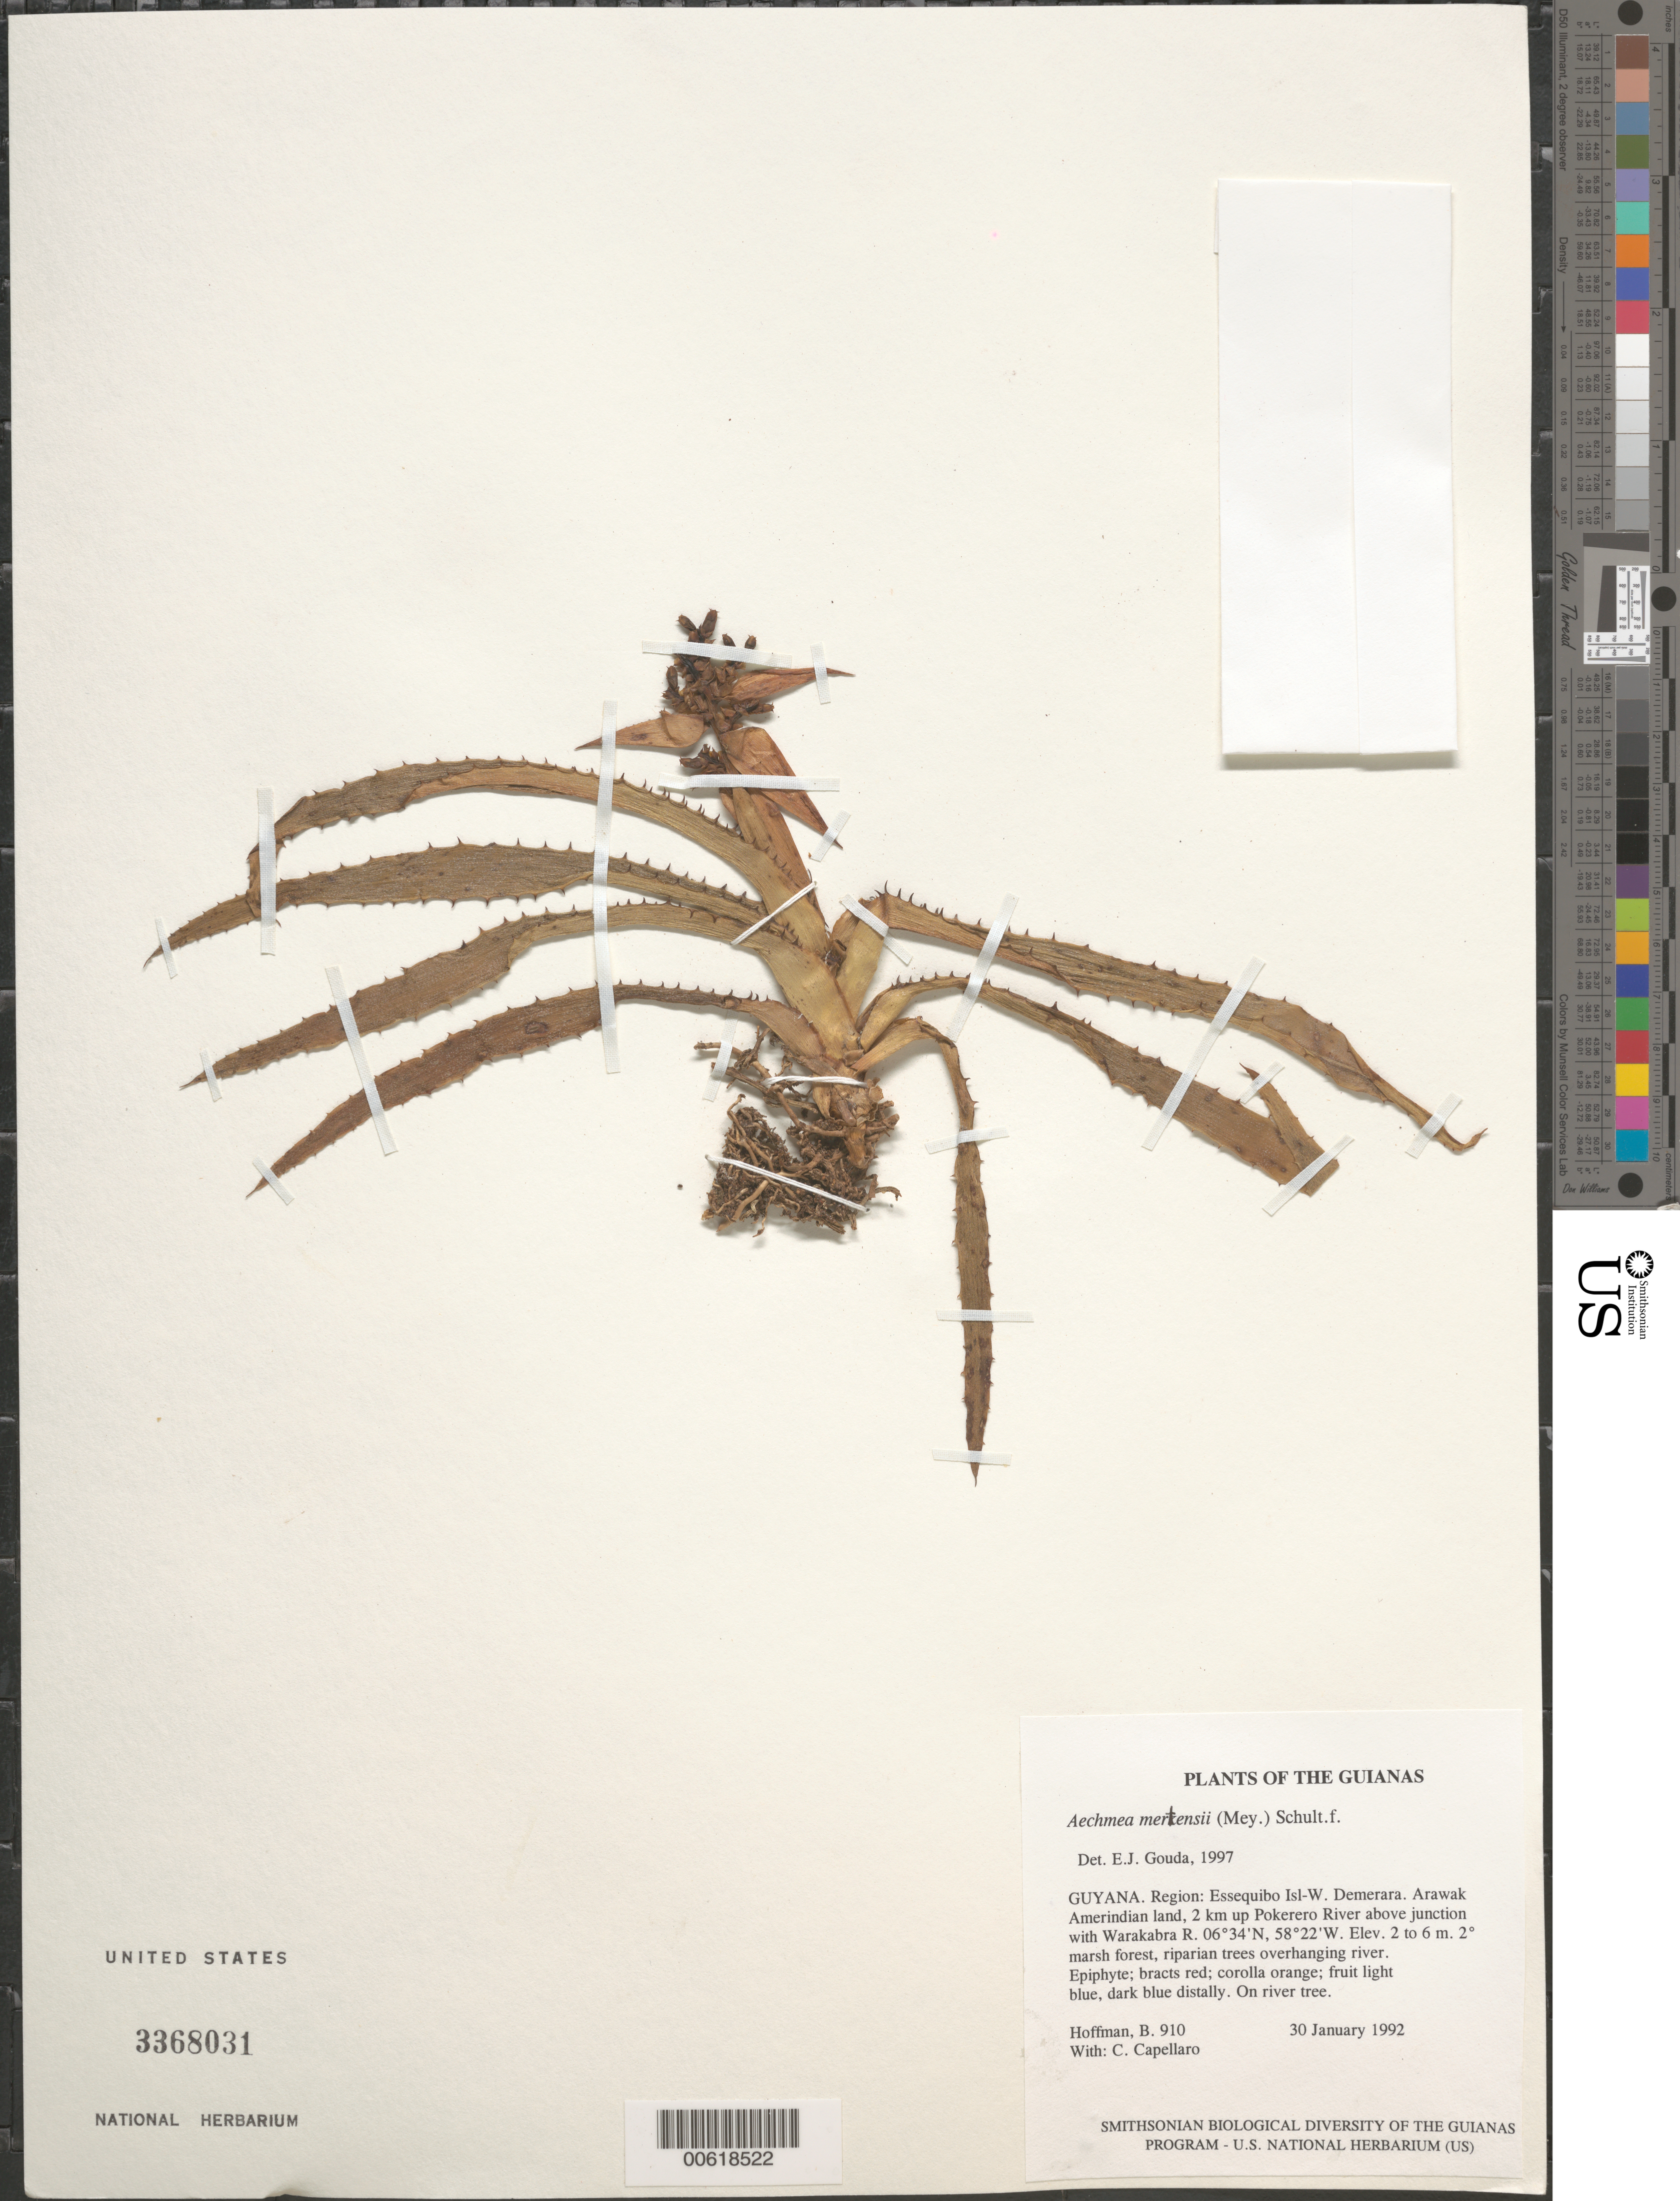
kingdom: Plantae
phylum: Tracheophyta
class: Liliopsida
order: Poales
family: Bromeliaceae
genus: Aechmea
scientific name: Aechmea mertensii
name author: (G. Mey.) Schult. & Schult. f.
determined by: Gouda, E. J.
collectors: B. Hoffman & C. Capellaro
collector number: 910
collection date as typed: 30 January 1992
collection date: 1992-01-30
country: Guyana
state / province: Essequibo Isl-W. Demerara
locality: Arawak Amerindian land, 2 km up Pokerero River above junction with Warakabra River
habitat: Secondary marsh forest, riparian trees overhanging river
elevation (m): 2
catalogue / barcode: US 3368031